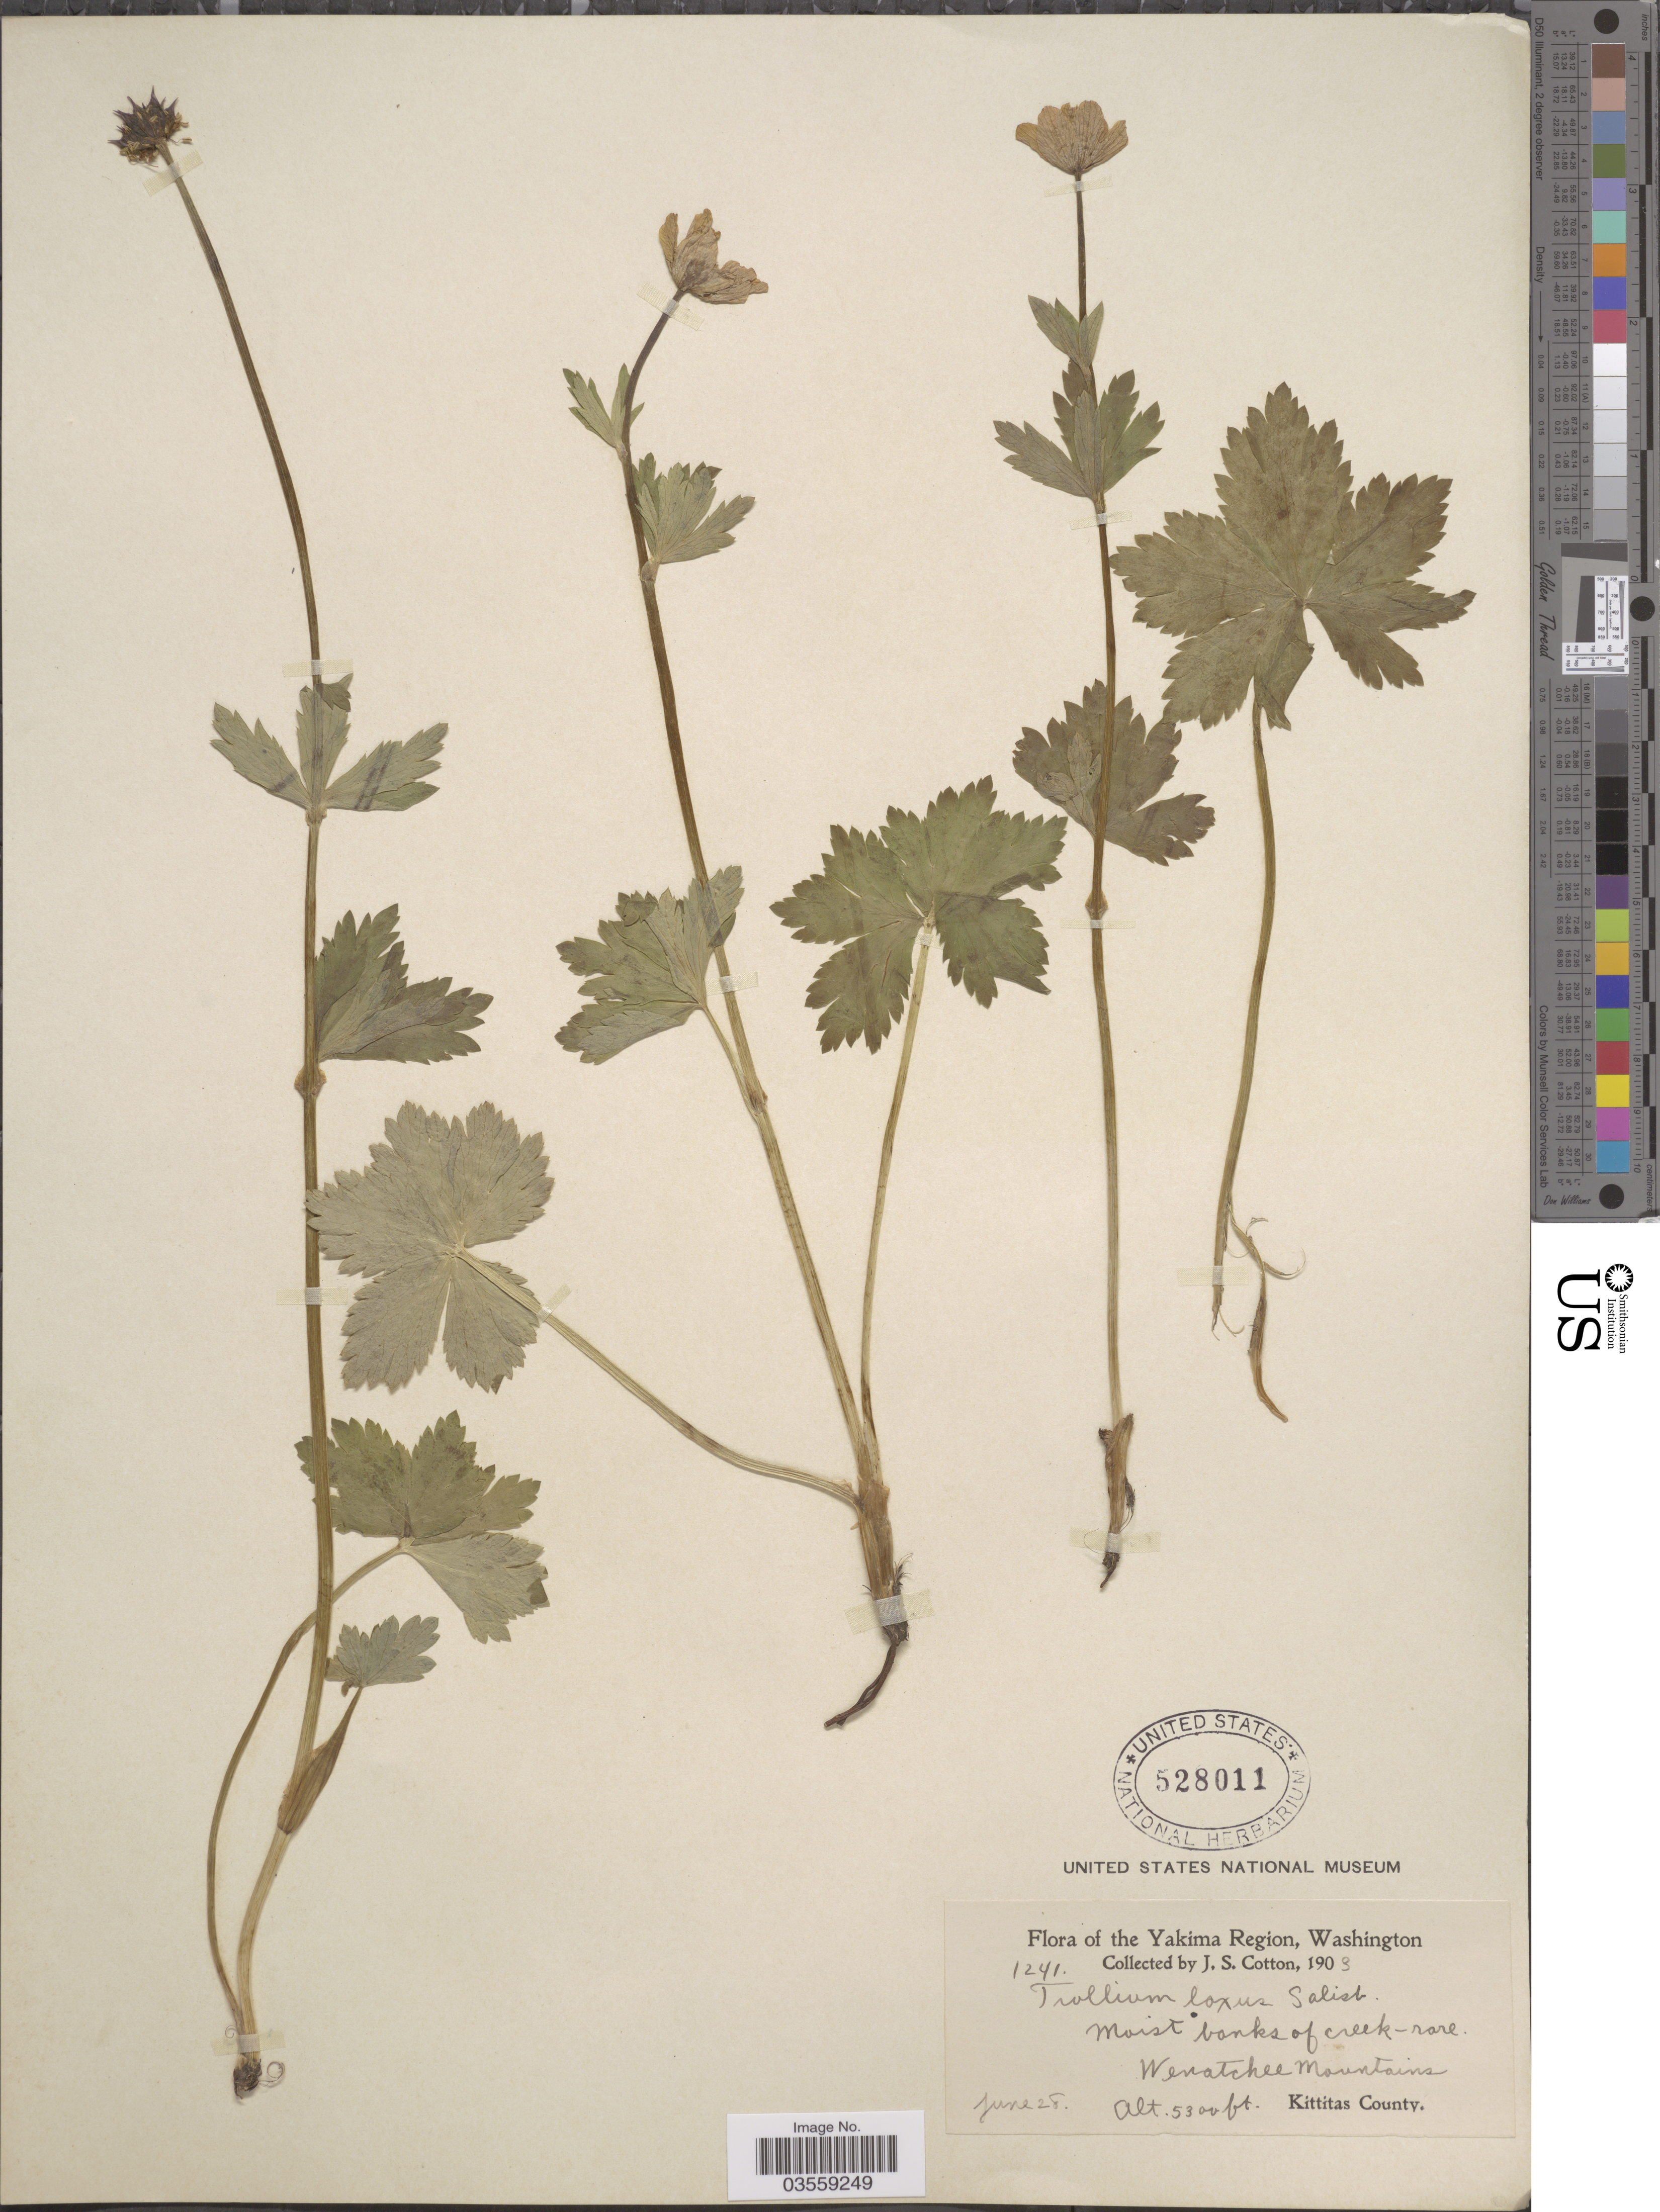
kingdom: Plantae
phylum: Tracheophyta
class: Magnoliopsida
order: Ranunculales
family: Ranunculaceae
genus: Trollius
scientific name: Trollius laxus var. albiflorus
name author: A. Gray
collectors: J. S. Cotton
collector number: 1241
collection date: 1903-06-28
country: United States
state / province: Washington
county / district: Kittitas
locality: The Yakima Region. Wenatchee Mountains. Kittitas County.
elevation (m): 1615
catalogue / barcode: US 528011